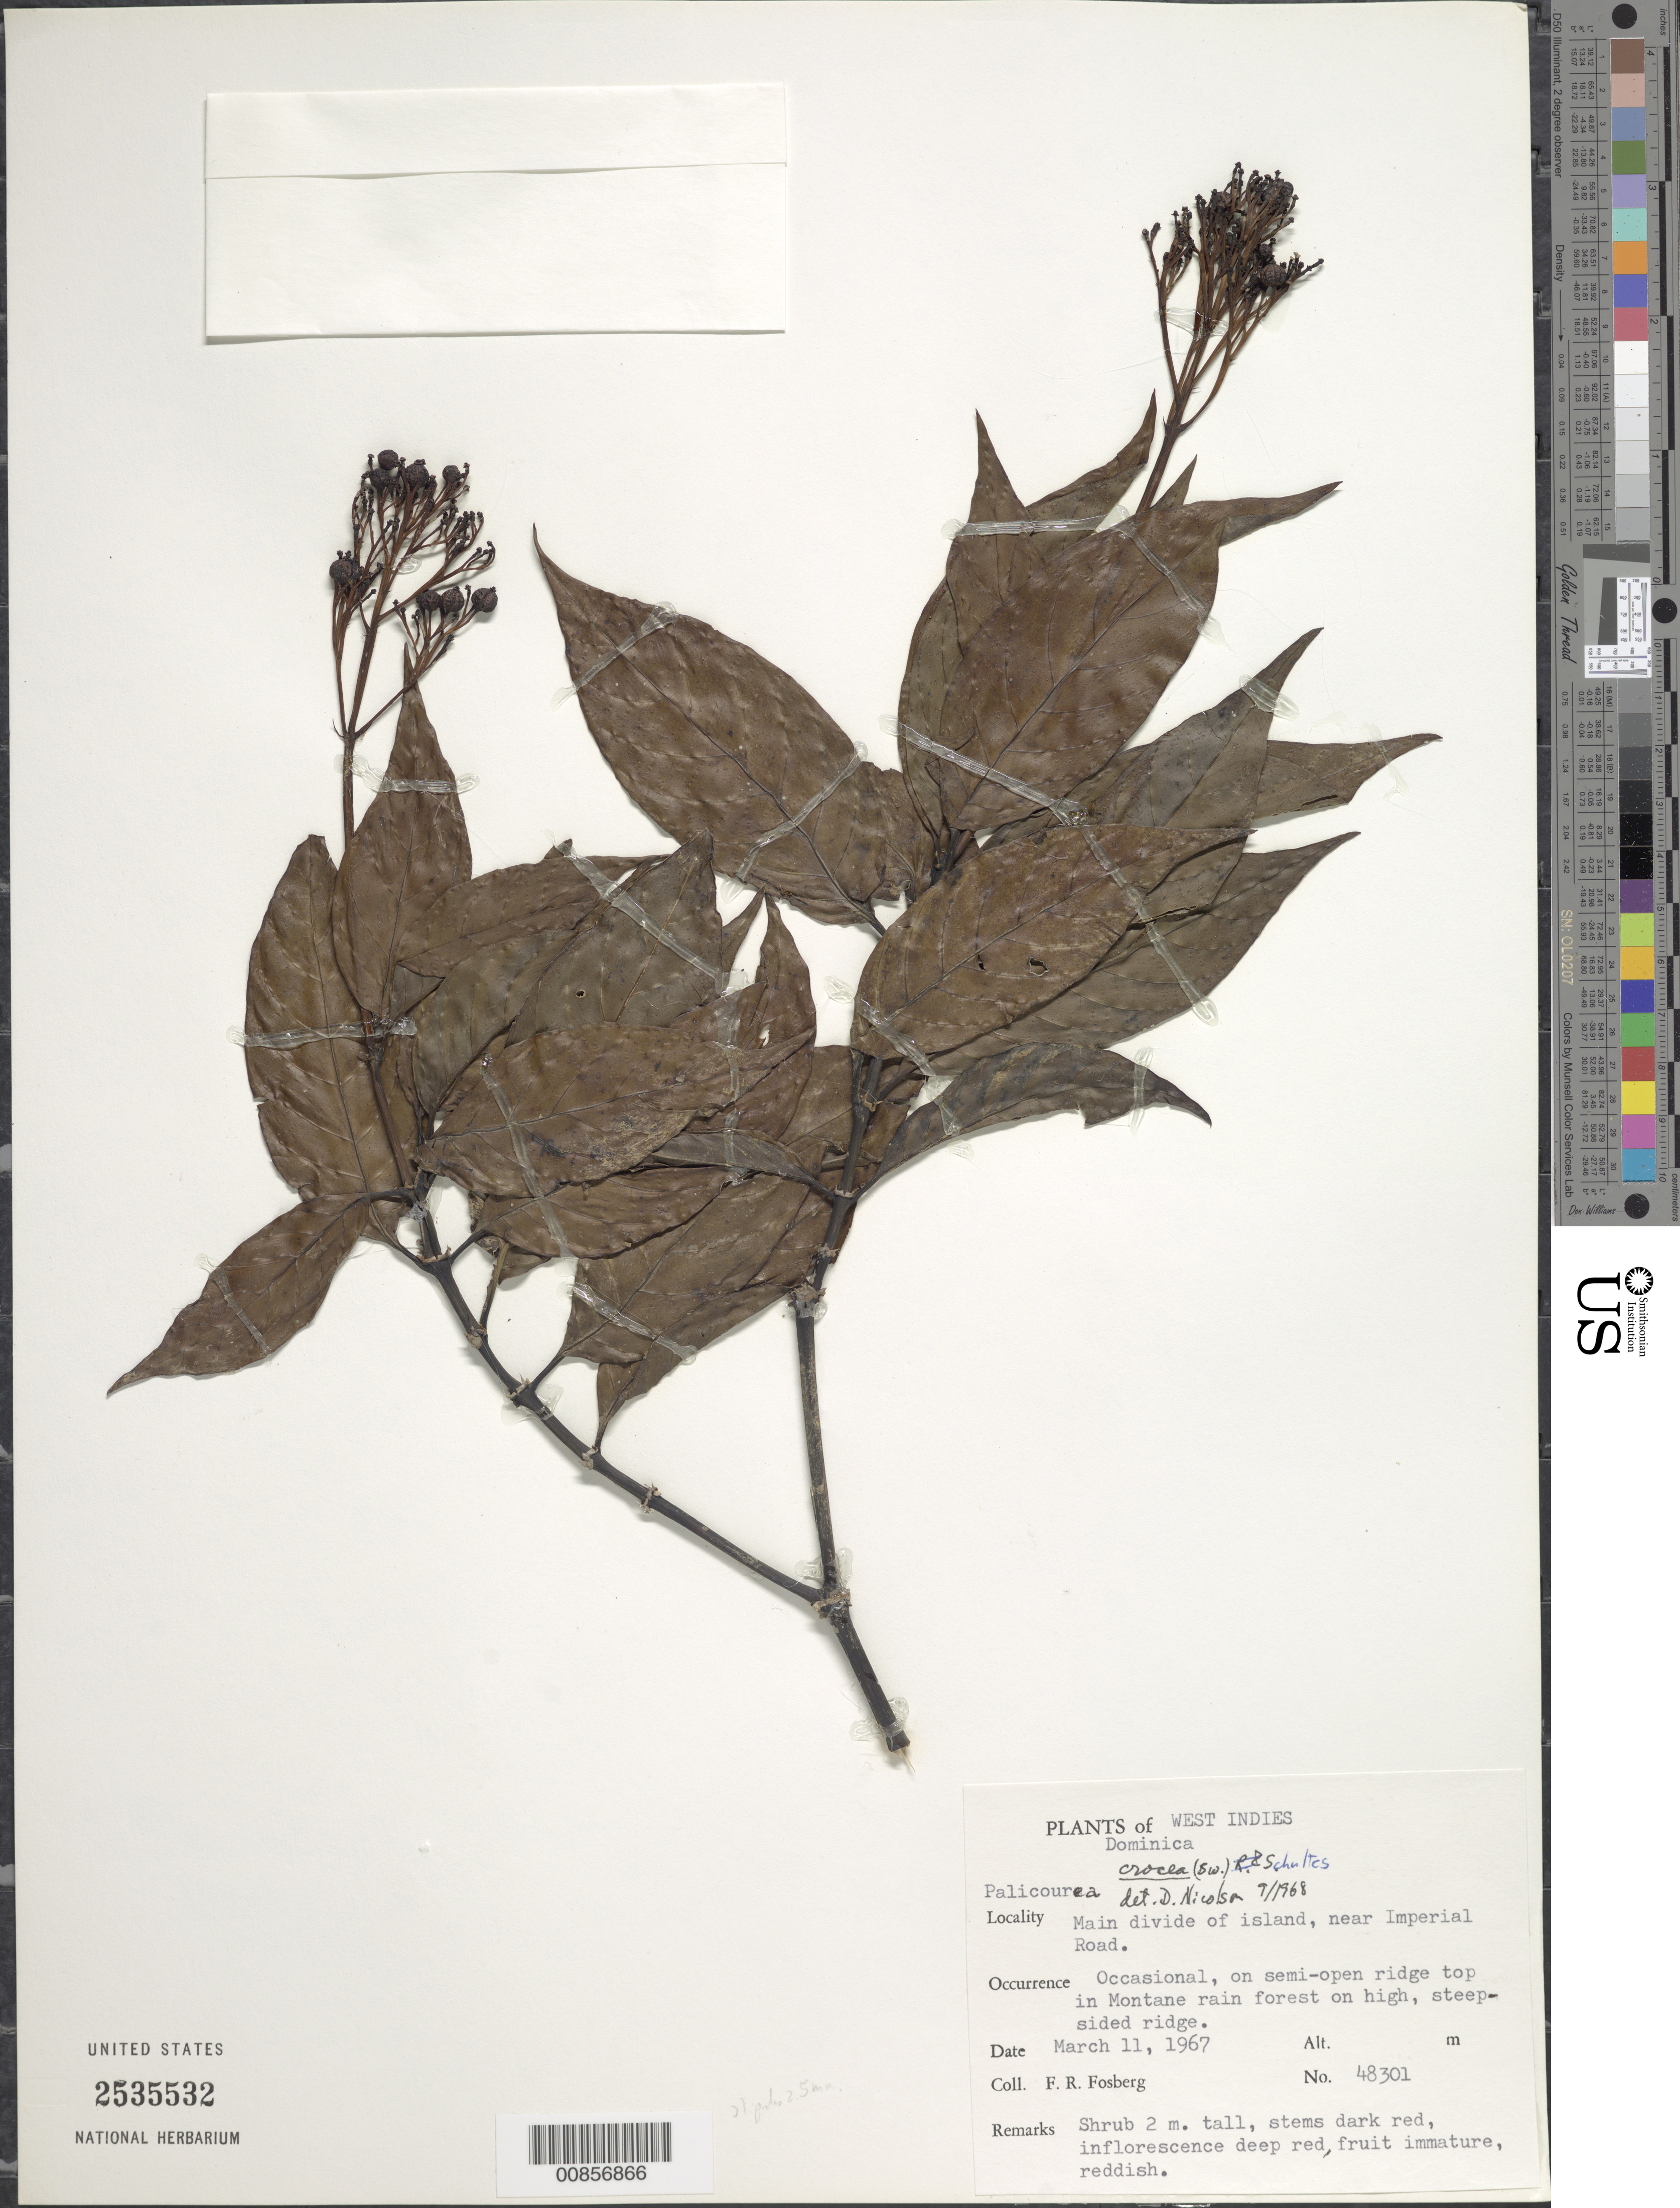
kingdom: Plantae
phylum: Tracheophyta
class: Magnoliopsida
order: Gentianales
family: Rubiaceae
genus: Palicourea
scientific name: Palicourea crocea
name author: (Sw.) Schult.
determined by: Nicolson, Dan H.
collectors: F. R. Fosberg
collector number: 48301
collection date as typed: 11 Mar 1967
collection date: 1967-03-11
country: Dominica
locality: Main divide of island, near Imperial Road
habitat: On high semi-open ridge top in montane rainforest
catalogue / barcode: US 2535532